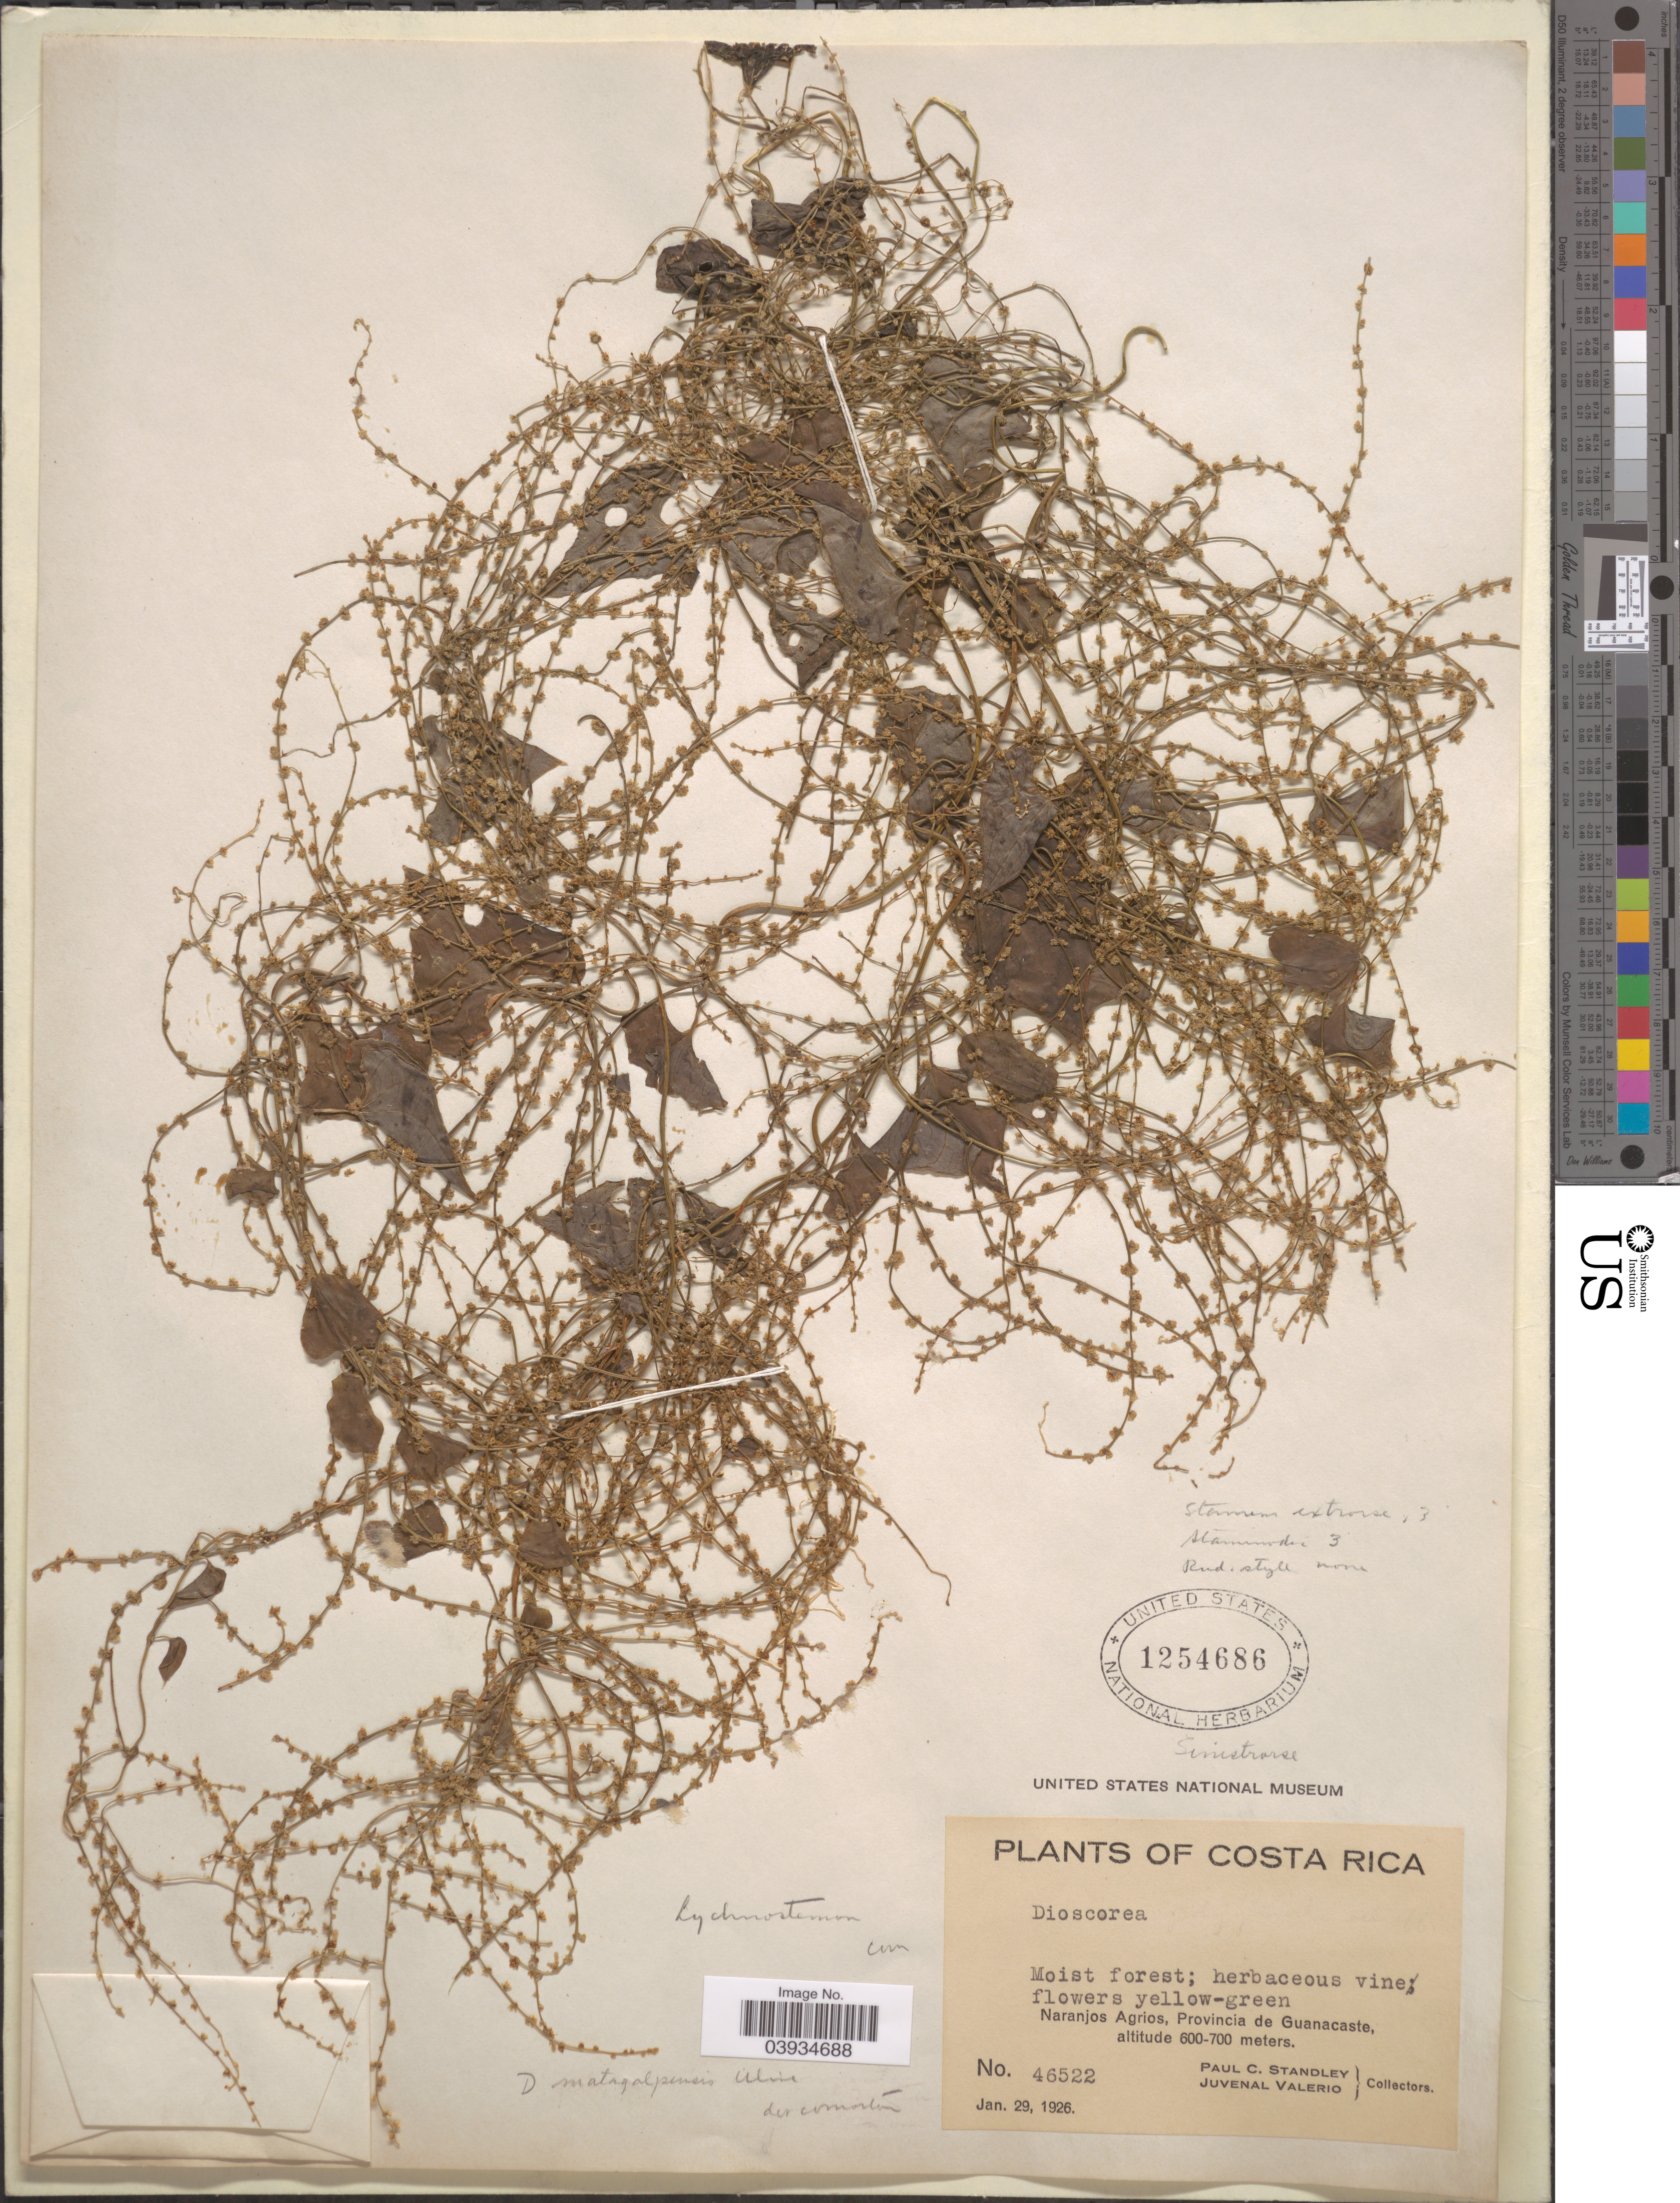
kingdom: Plantae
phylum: Tracheophyta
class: Liliopsida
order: Dioscoreales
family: Dioscoreaceae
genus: Dioscorea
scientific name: Dioscorea matagalpensis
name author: Uline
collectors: P. C. Standley & J. Valerio R.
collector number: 46522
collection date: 1926-01-29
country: Costa Rica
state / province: Guanacaste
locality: Naranjos Agrios.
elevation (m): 600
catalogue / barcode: US 1254686